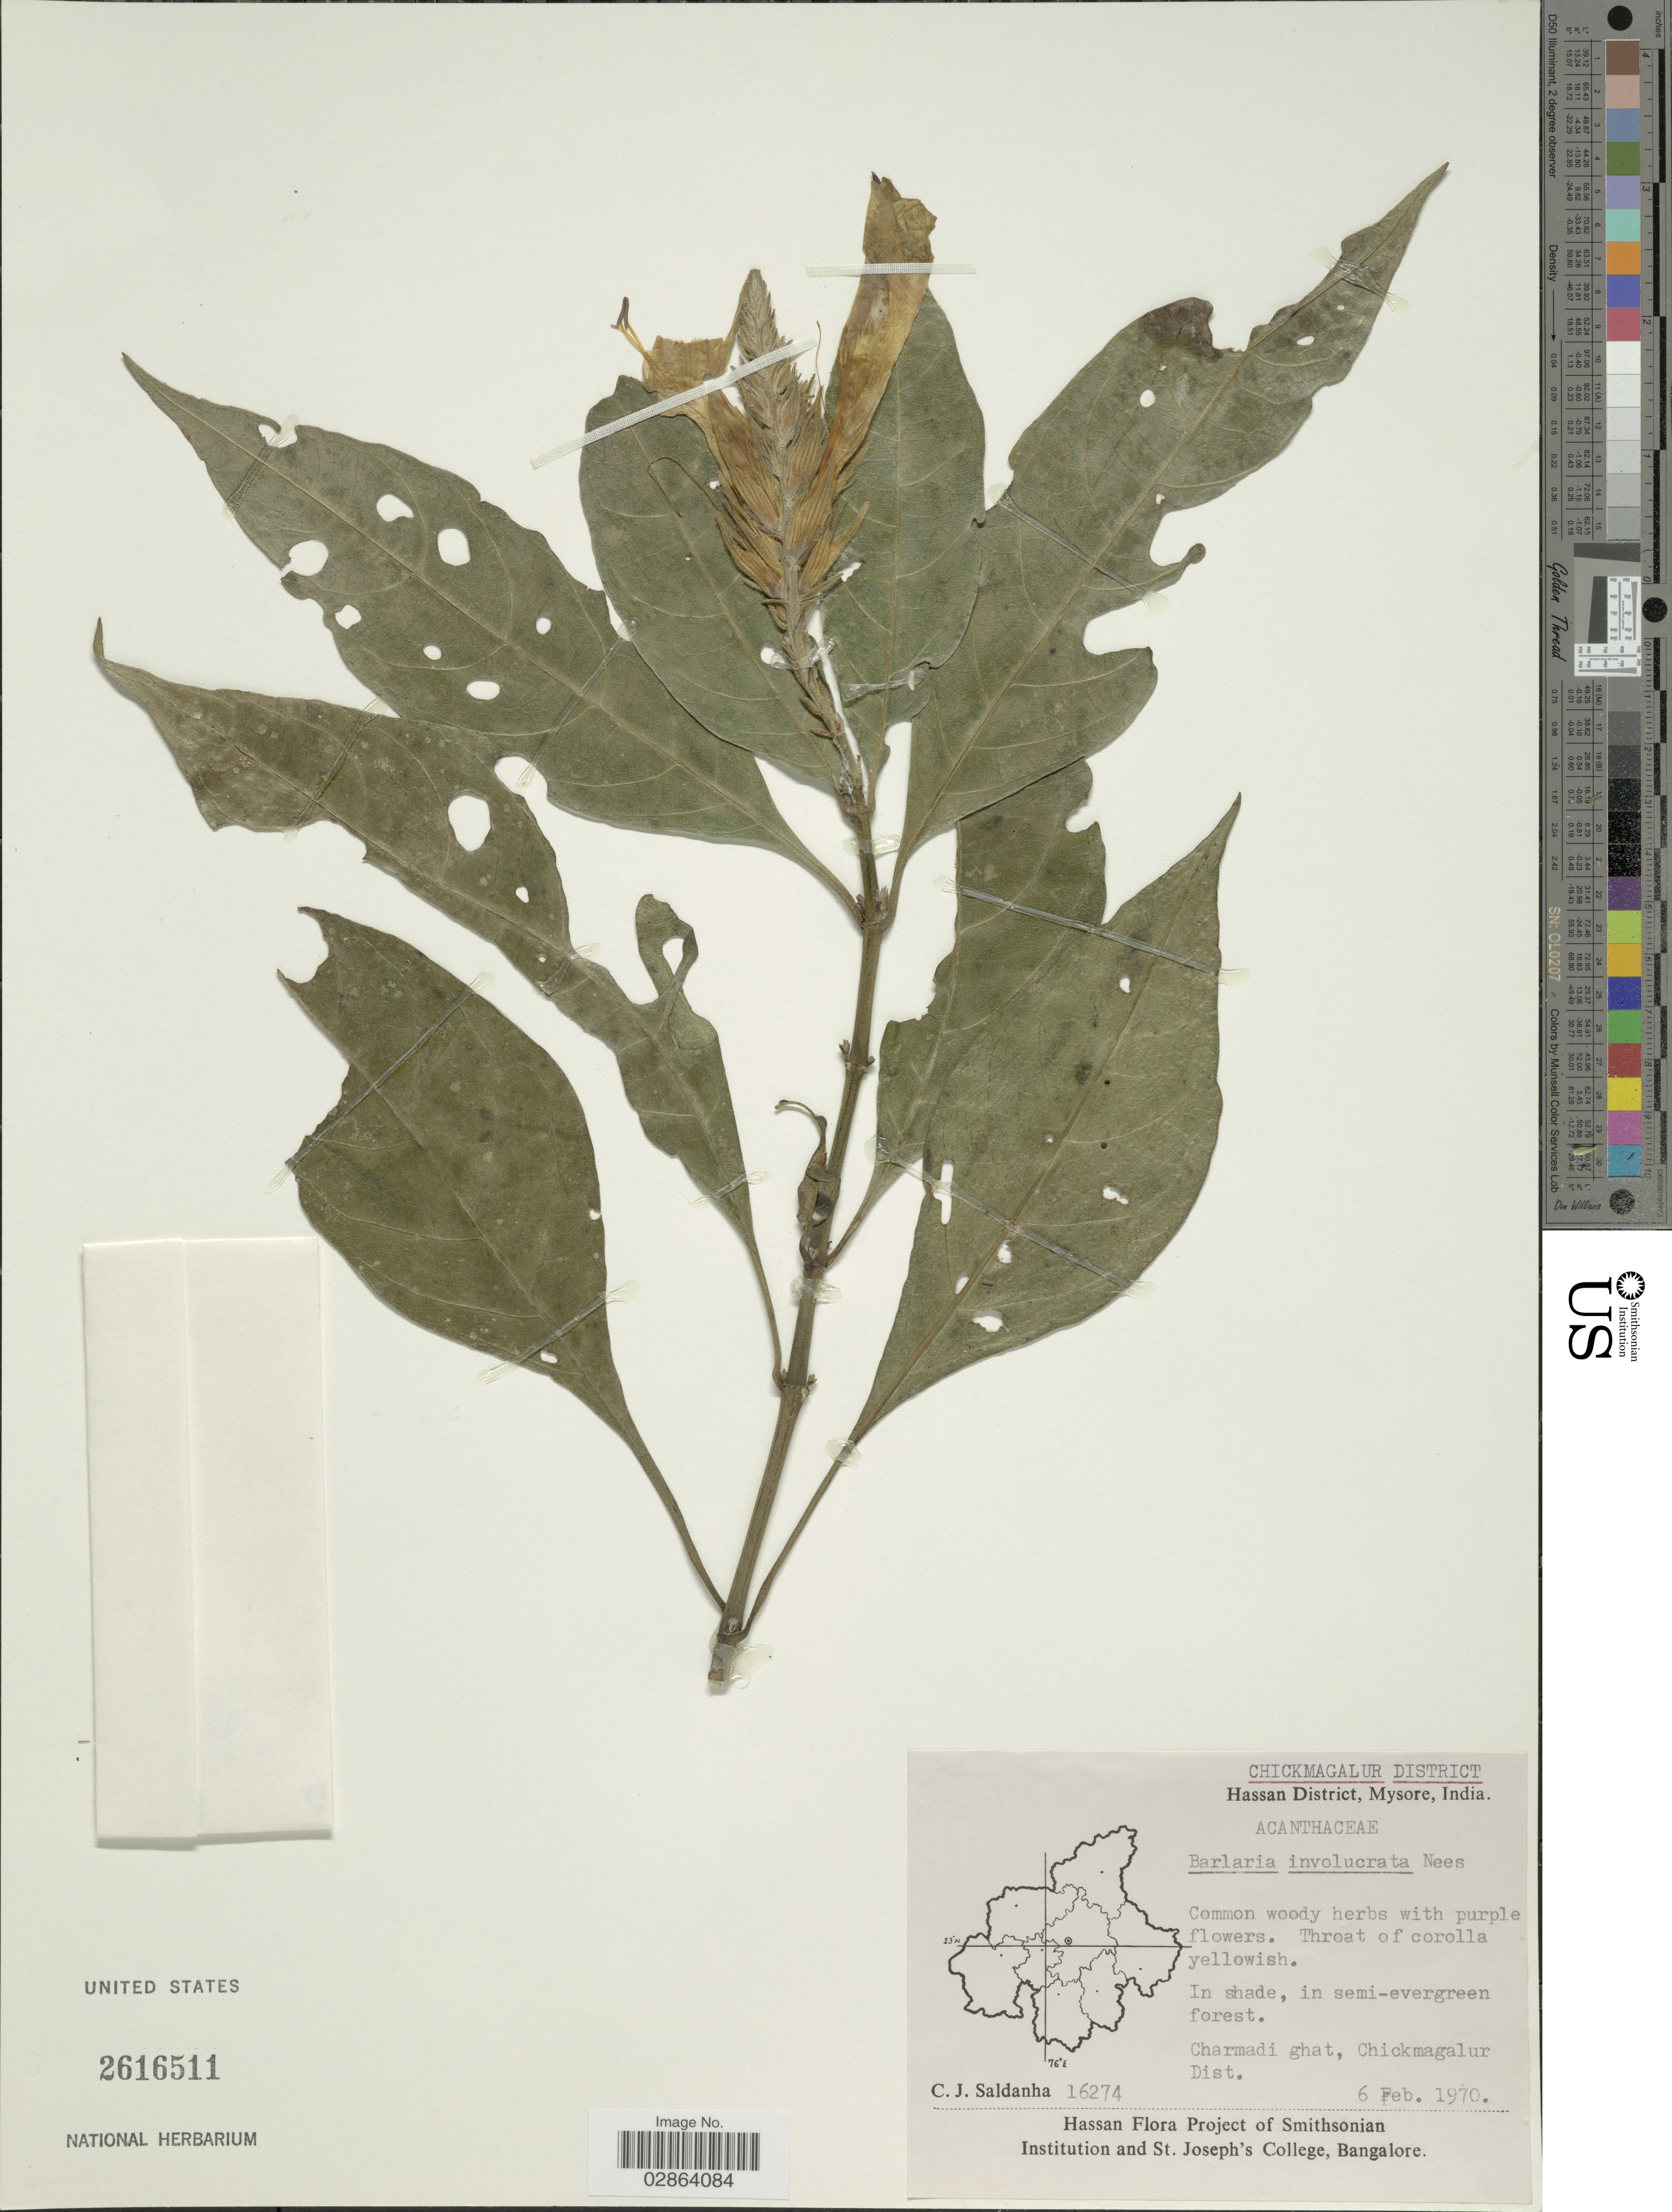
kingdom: Plantae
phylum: Tracheophyta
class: Magnoliopsida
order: Lamiales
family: Acanthaceae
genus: Barleria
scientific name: Barleria courtallica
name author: Nees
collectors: C. J. Saldanha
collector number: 16274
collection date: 1970-02-06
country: India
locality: Hassan District, Mysore, India, Charmadi ghat, Chickmagalur Dist.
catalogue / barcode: US 2616511